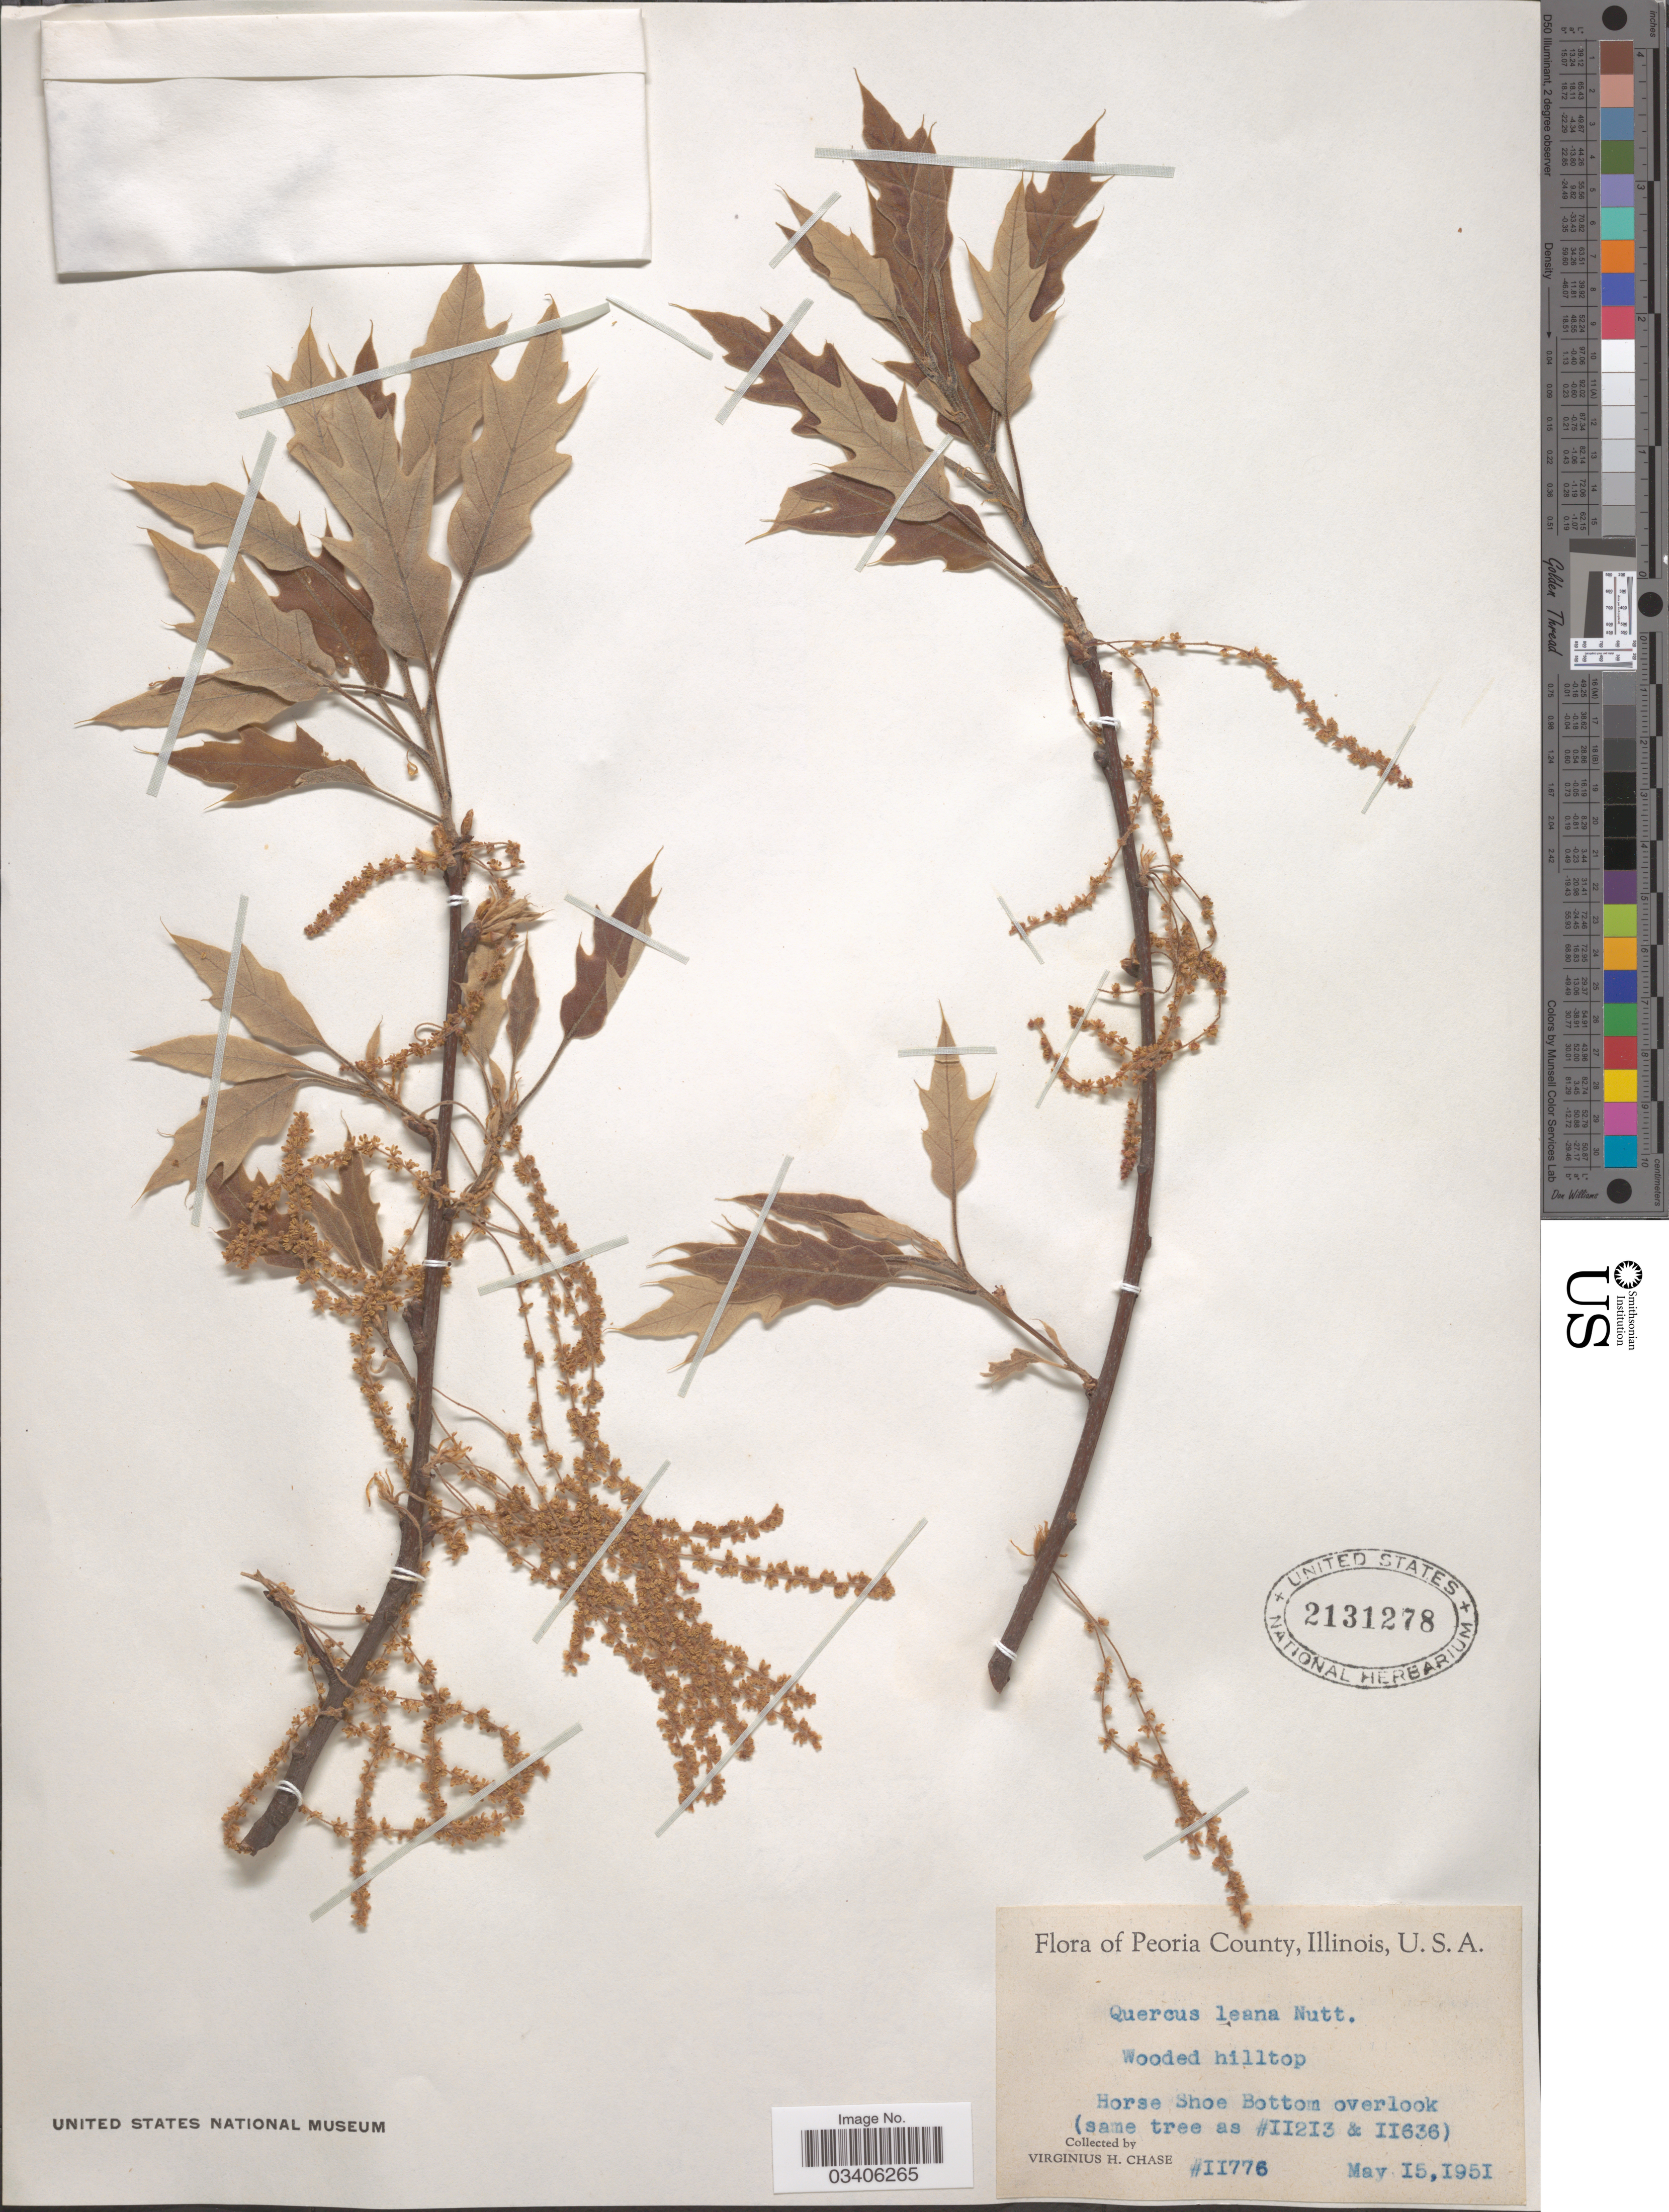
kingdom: Plantae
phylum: Tracheophyta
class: Magnoliopsida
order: Fagales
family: Fagaceae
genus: Quercus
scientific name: Quercus x leana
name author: Nutt.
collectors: V. H. Chase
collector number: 11776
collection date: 1951-05-15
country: United States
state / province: Illinois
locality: Peoria County. Horse Shoe Bottom overlook.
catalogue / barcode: US 2131278